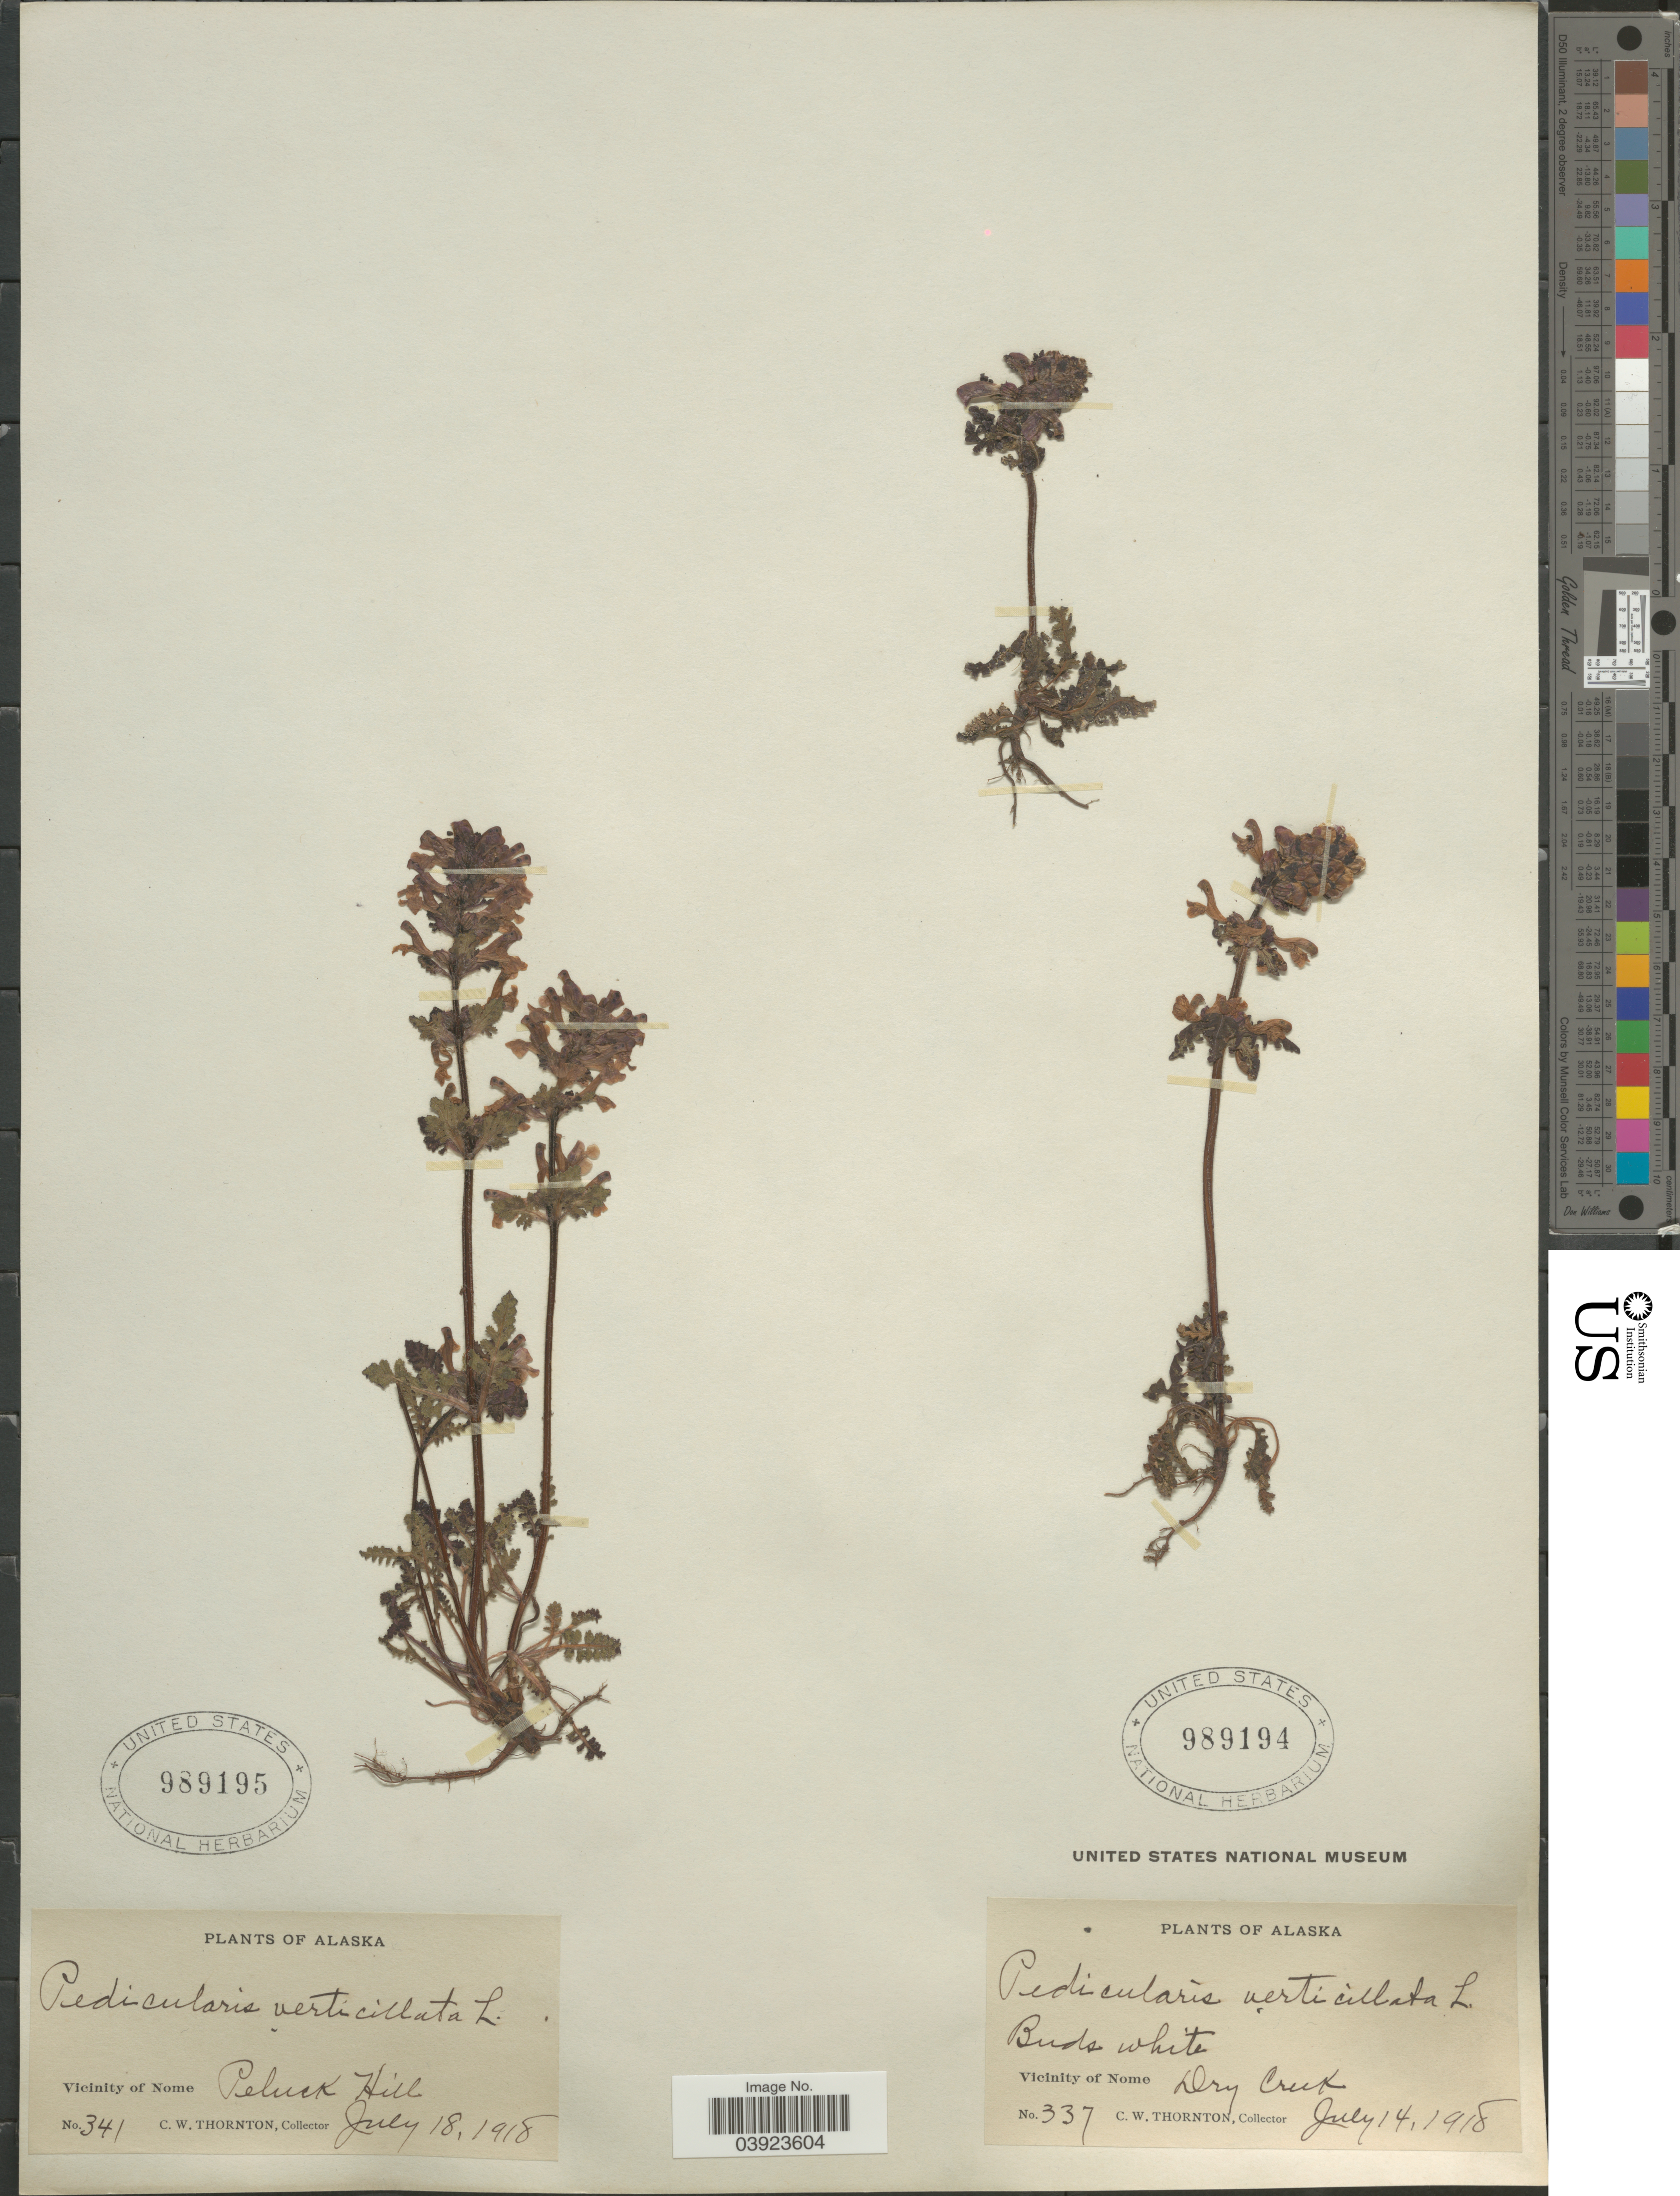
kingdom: Plantae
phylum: Tracheophyta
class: Magnoliopsida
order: Lamiales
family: Orobanchaceae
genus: Pedicularis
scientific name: Pedicularis verticillata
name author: L.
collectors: C. Thornton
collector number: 341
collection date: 1918-07-18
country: United States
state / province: Alaska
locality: Vicinity of Nome. Peluck Hill.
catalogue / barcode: US 989195